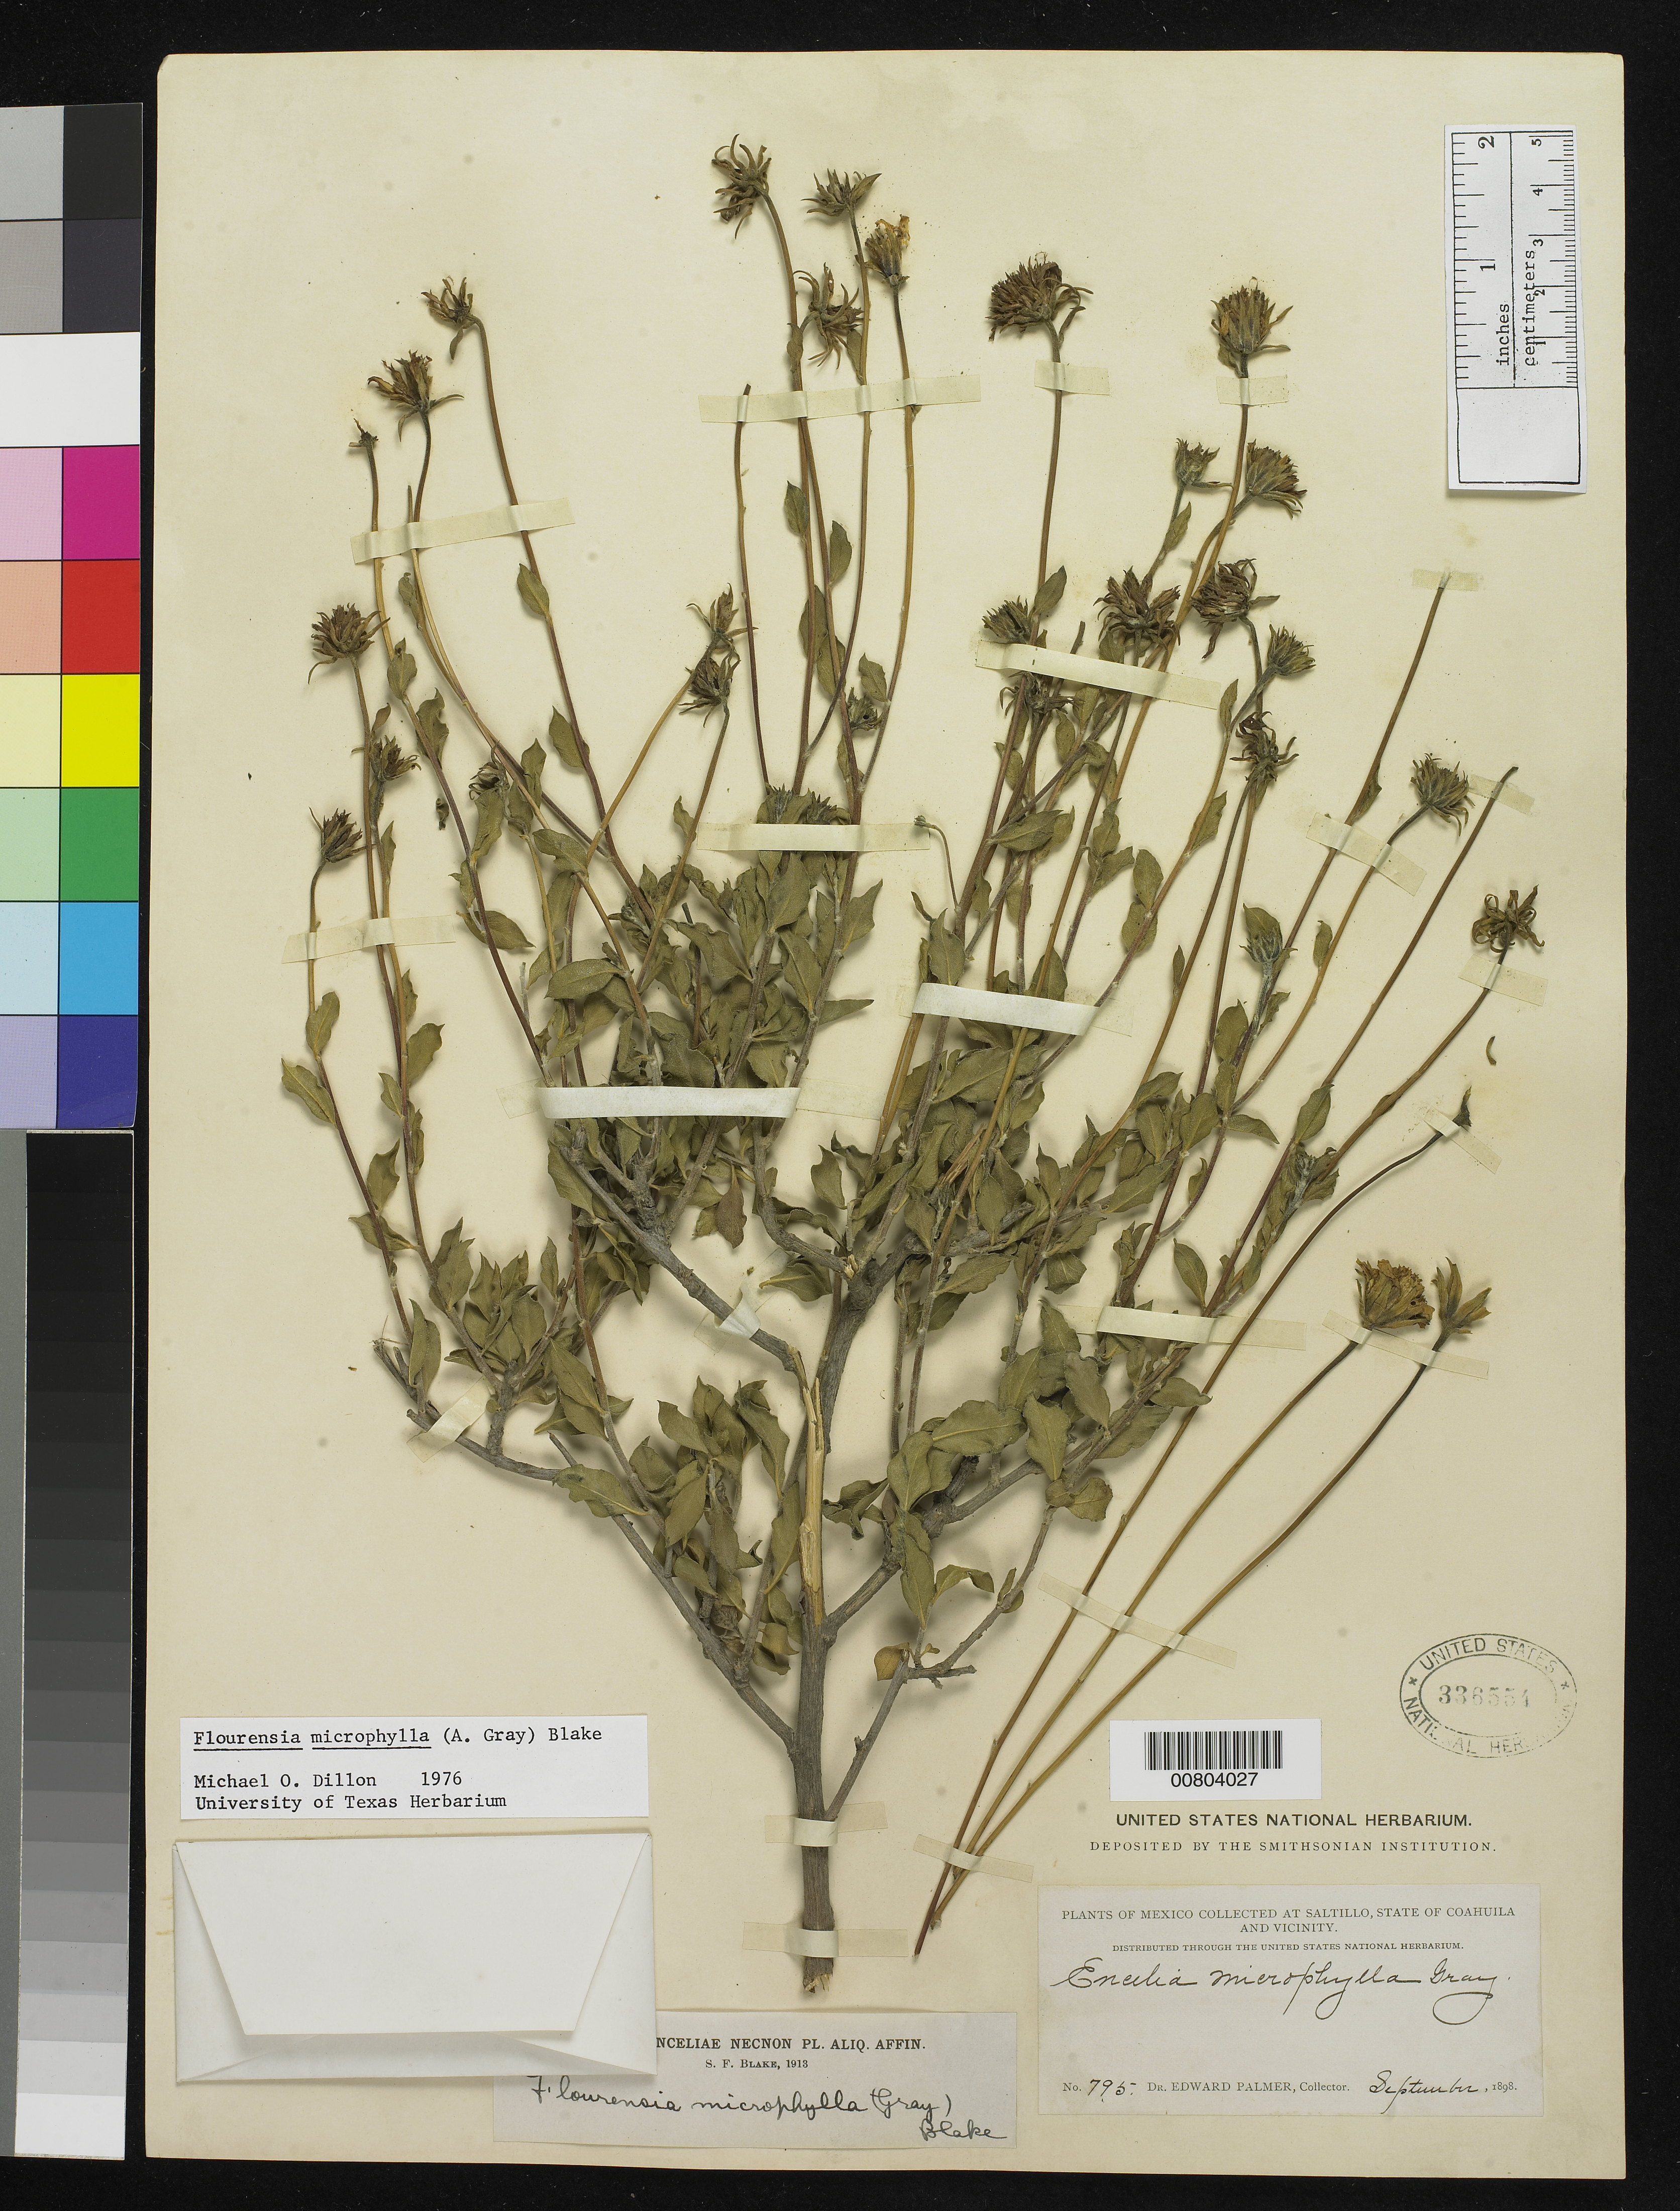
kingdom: Plantae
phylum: Tracheophyta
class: Magnoliopsida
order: Asterales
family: Asteraceae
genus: Flourensia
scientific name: Flourensia microphylla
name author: S.F. Blake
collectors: E. Palmer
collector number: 795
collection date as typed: Sep 1898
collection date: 1898-09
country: Mexico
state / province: Coahuila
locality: Saltillo, Coahuila and vicinity.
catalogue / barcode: US 336554